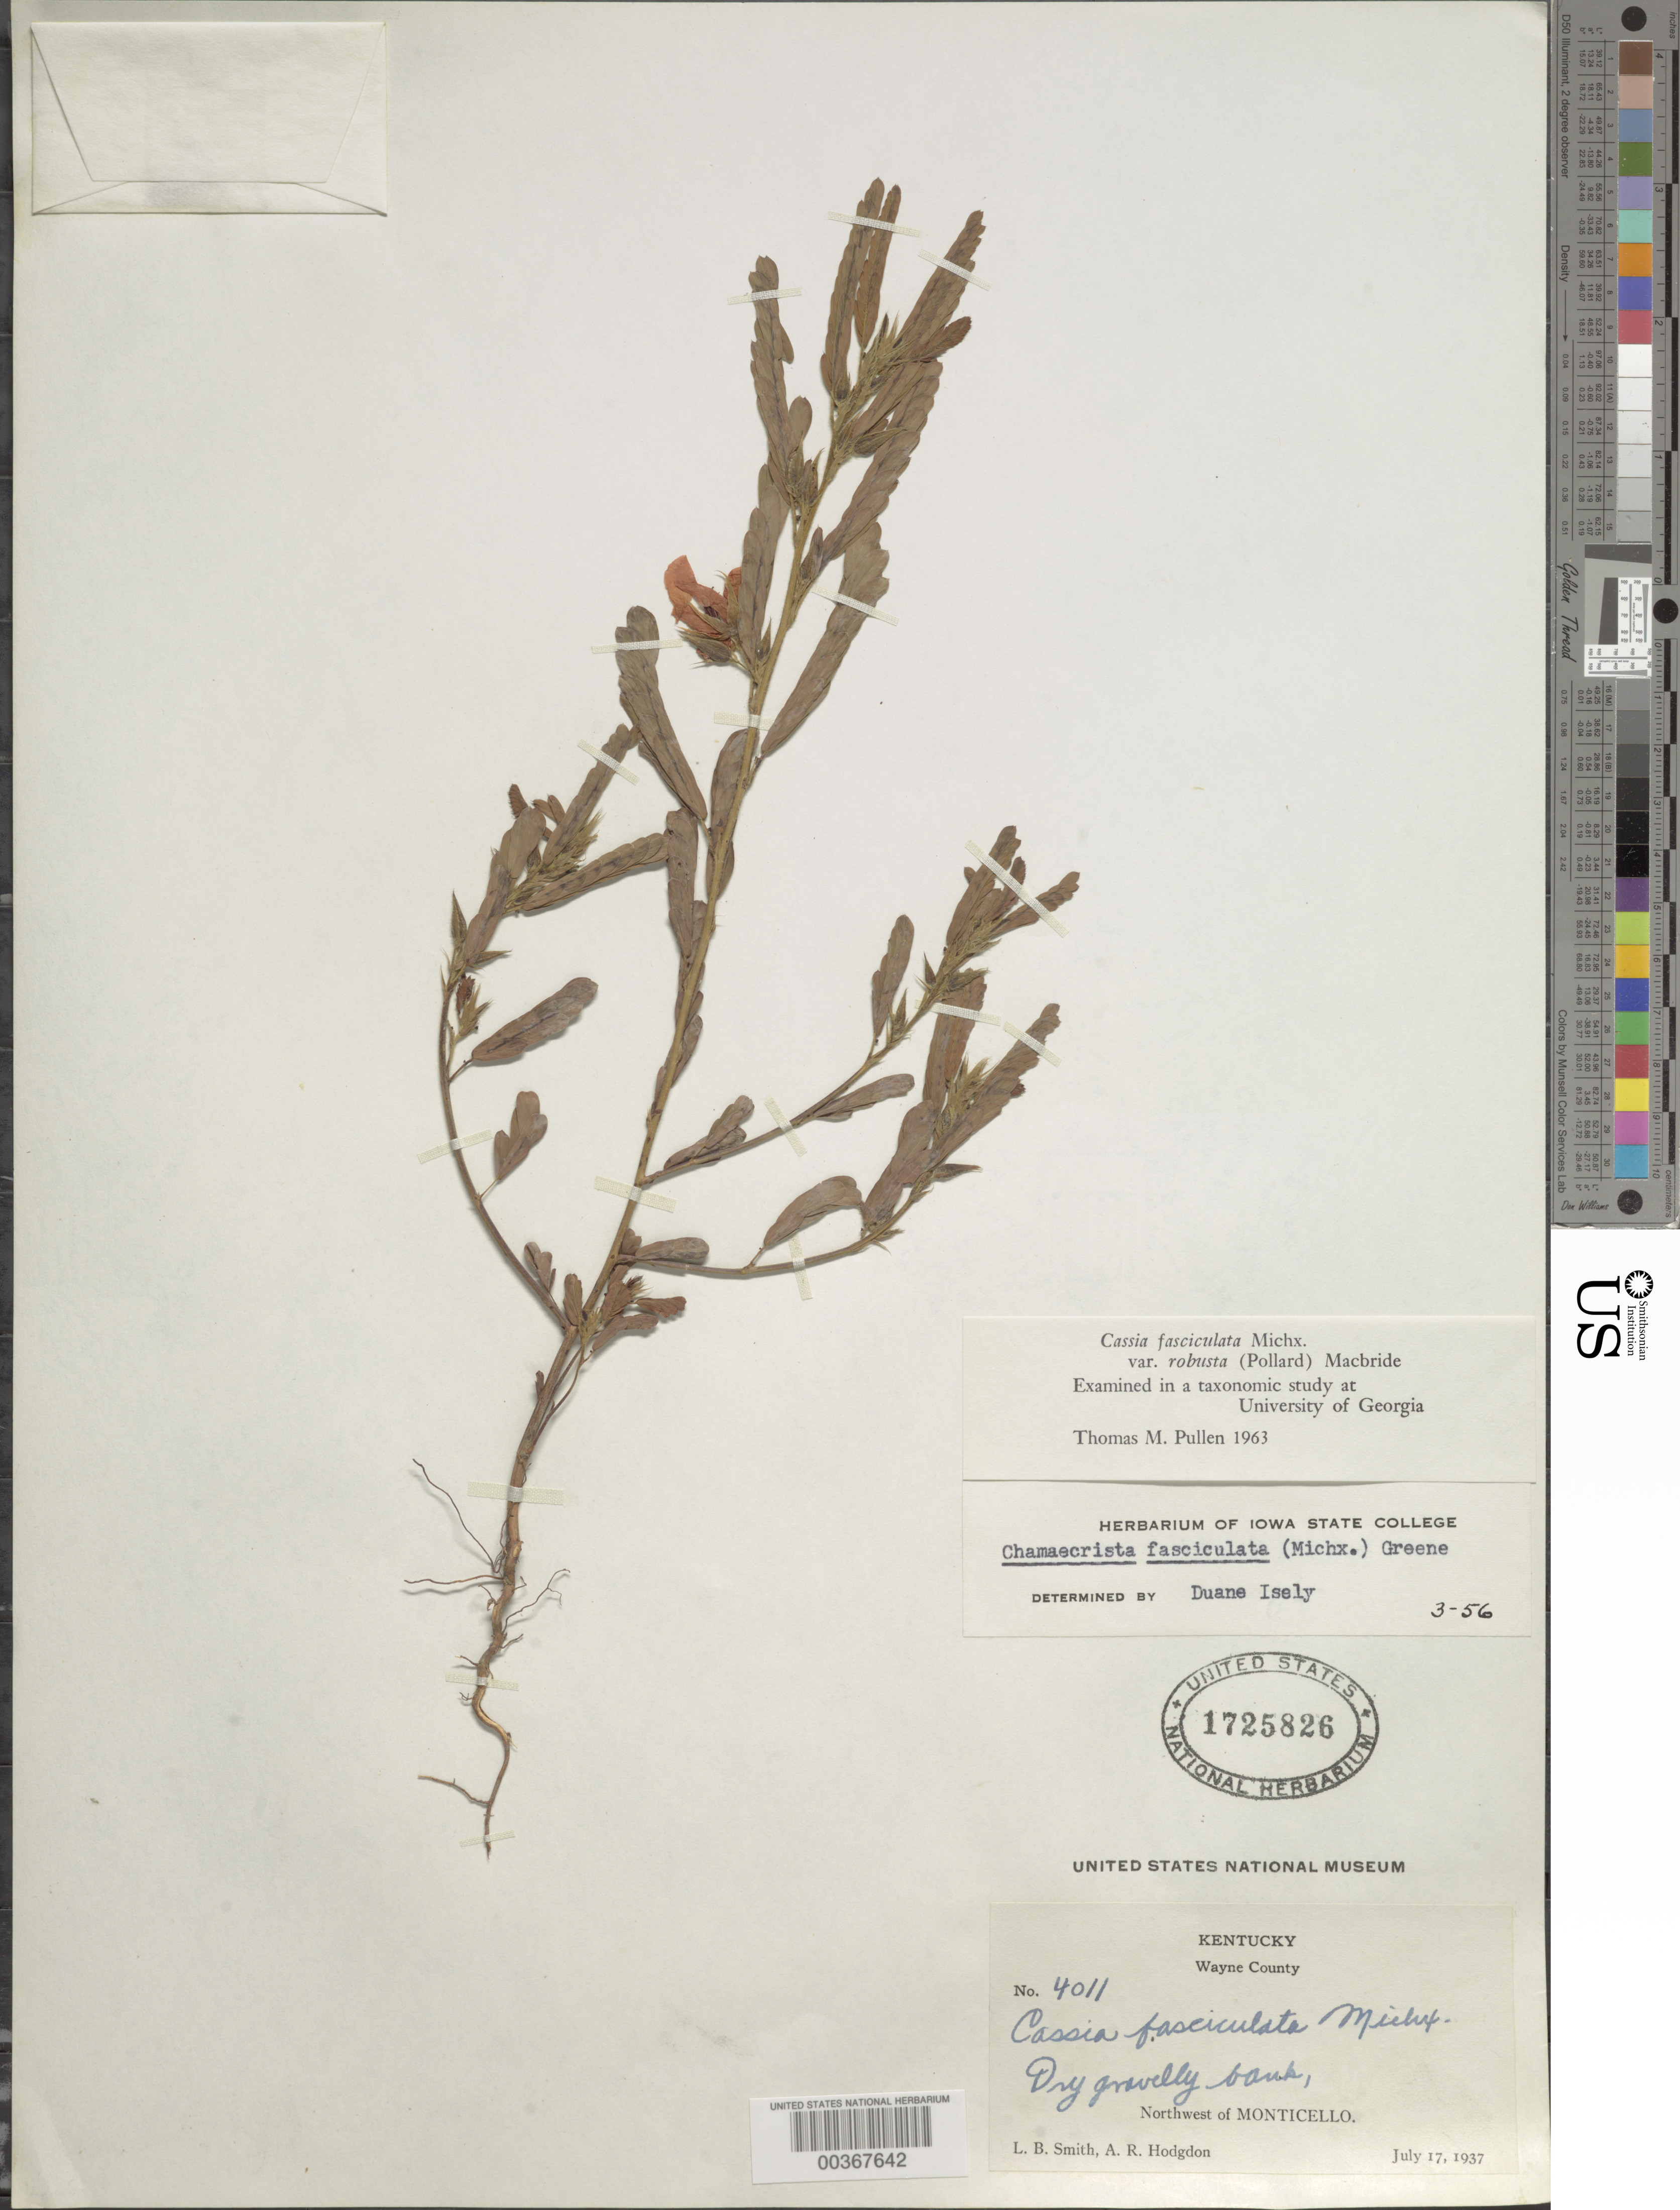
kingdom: Plantae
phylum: Tracheophyta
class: Magnoliopsida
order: Fabales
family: Fabaceae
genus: Chamaecrista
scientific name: Chamaecrista fasciculata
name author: (Michx.) Greene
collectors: L. Smith & A. R. Hodgdon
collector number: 4011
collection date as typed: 17 Jul 1937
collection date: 1937-07-17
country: United States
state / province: Kentucky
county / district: Wayne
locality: Nw of monticello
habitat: Dry gravelly bank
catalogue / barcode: US 1725826